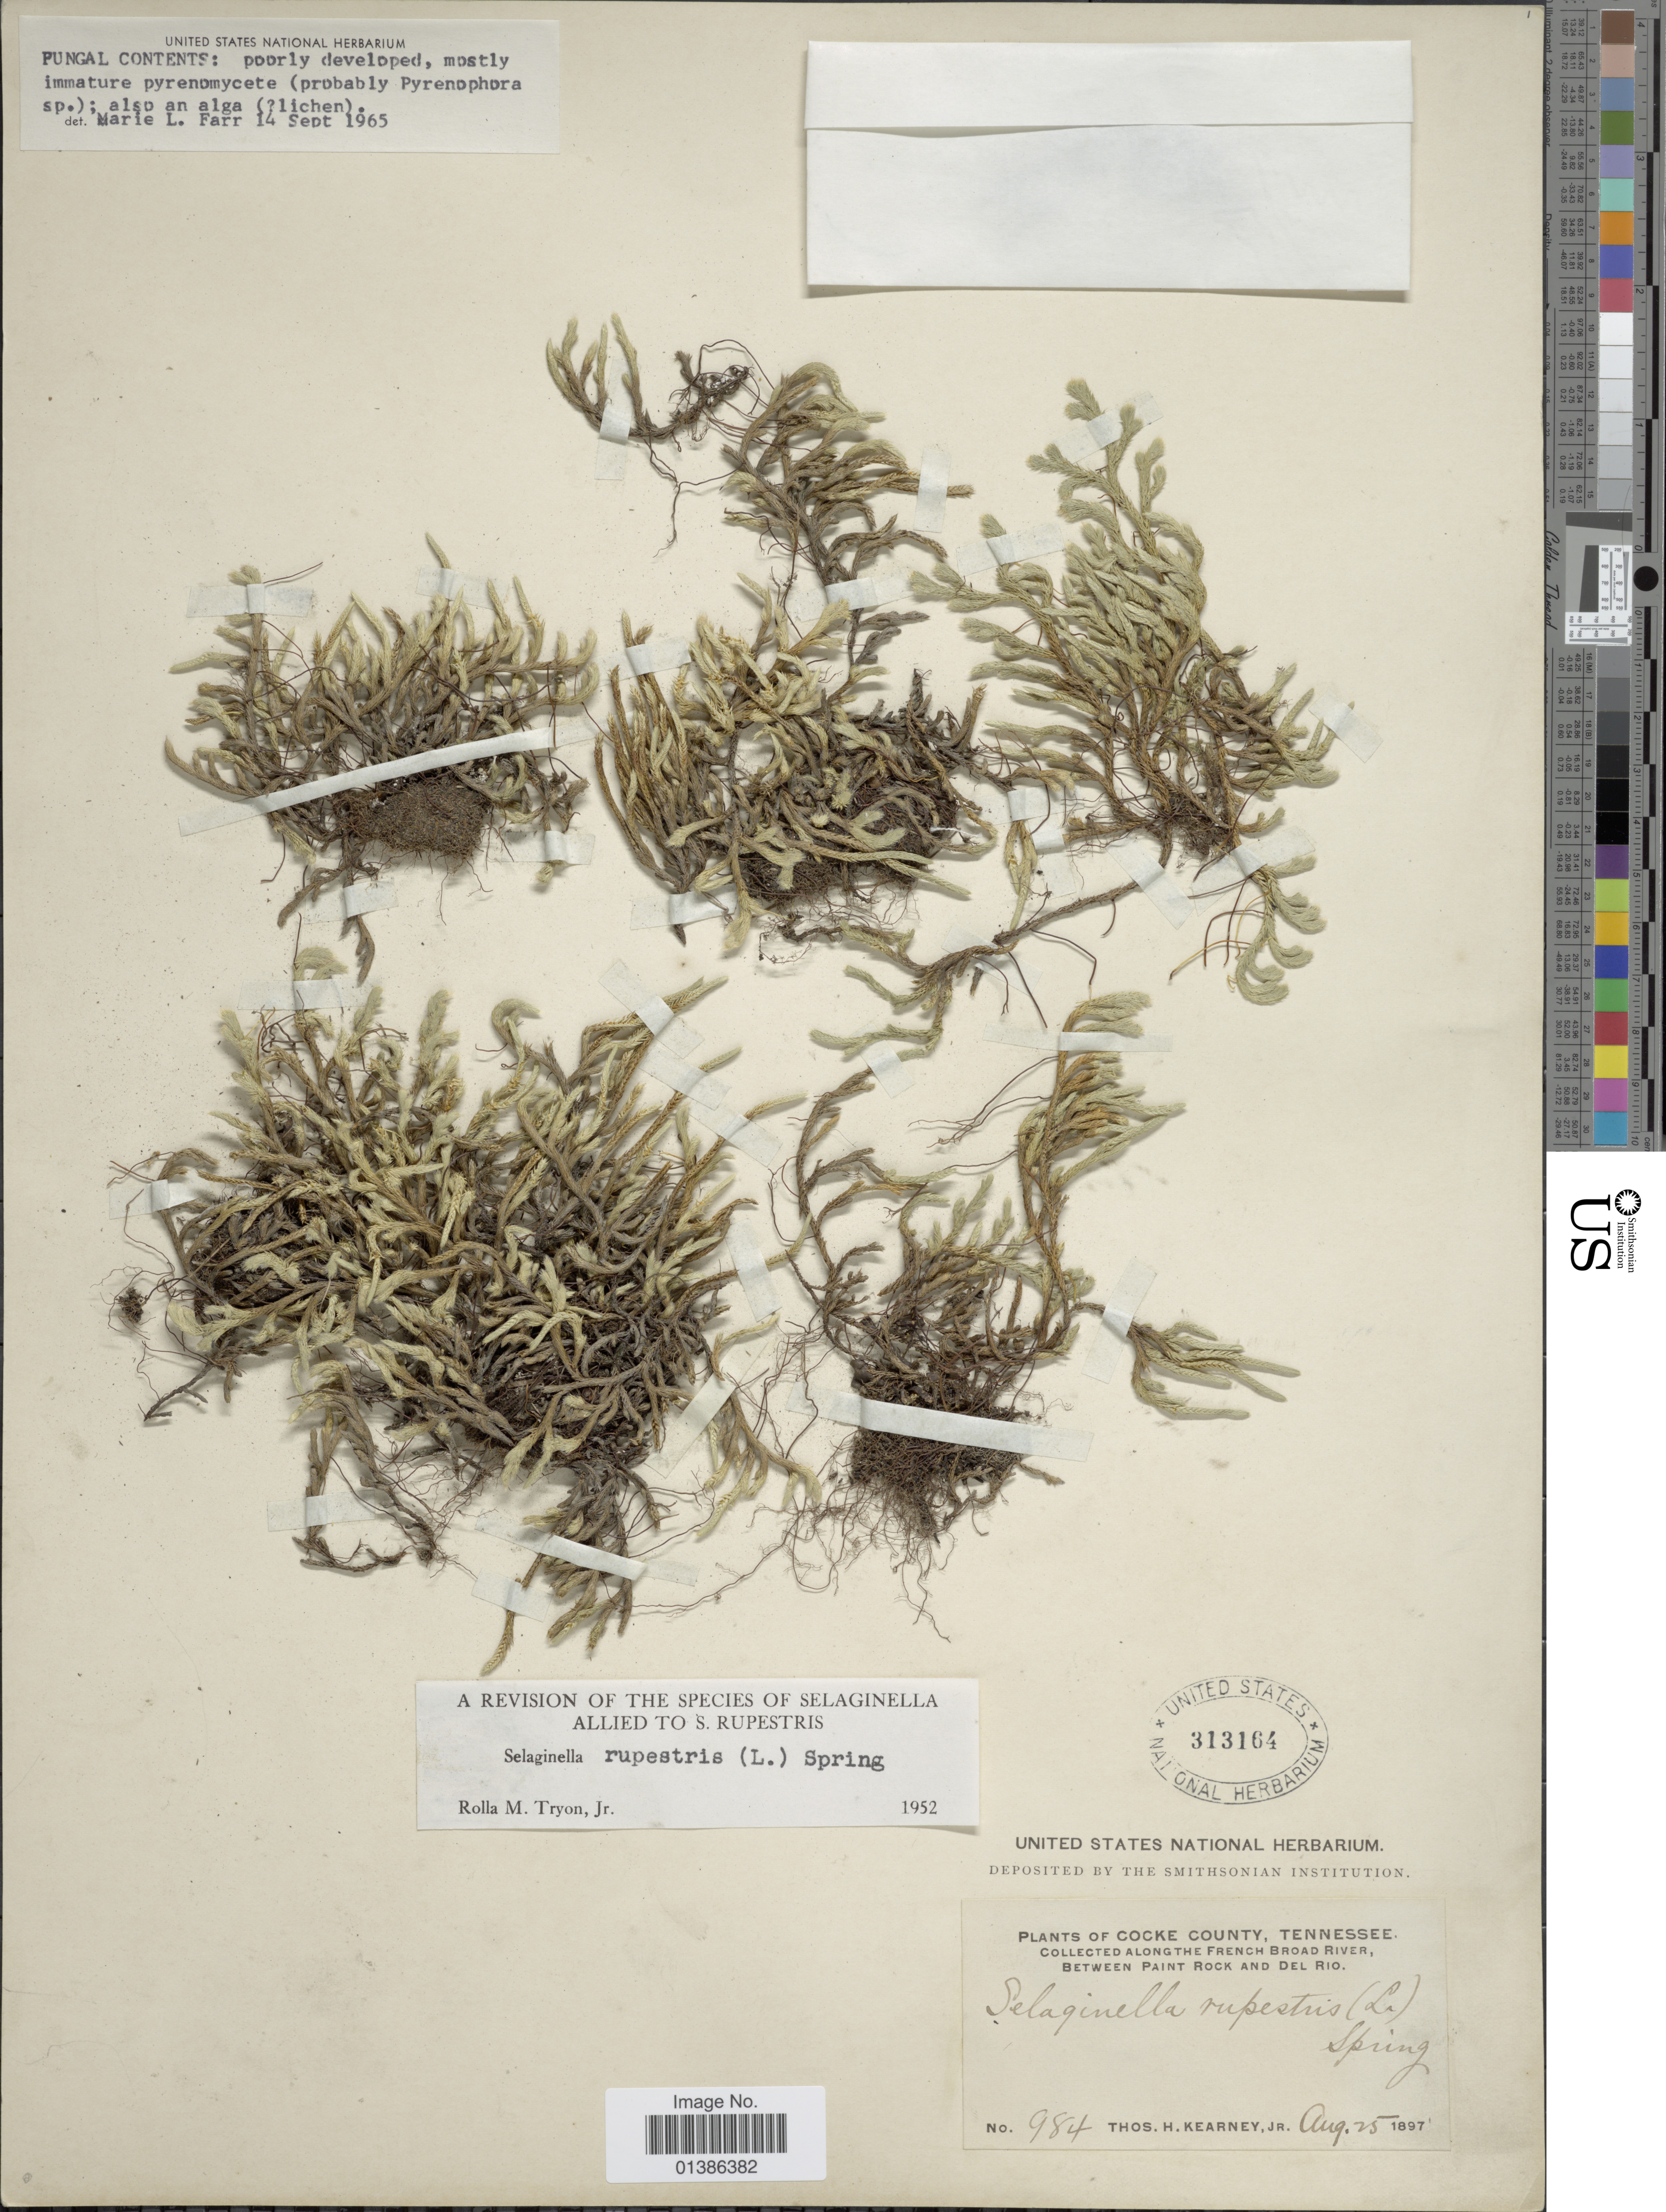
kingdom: Plantae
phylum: Tracheophyta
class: Lycopodiopsida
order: Selaginellales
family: Selaginellaceae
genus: Selaginella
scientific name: Selaginella rupestris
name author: (L.) Spring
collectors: T. H. Kearney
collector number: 984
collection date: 1897-08-25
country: United States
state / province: Tennessee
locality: Cocke County. Along the French Broad River, between Paint Rock and Del Rio.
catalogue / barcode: US 313164